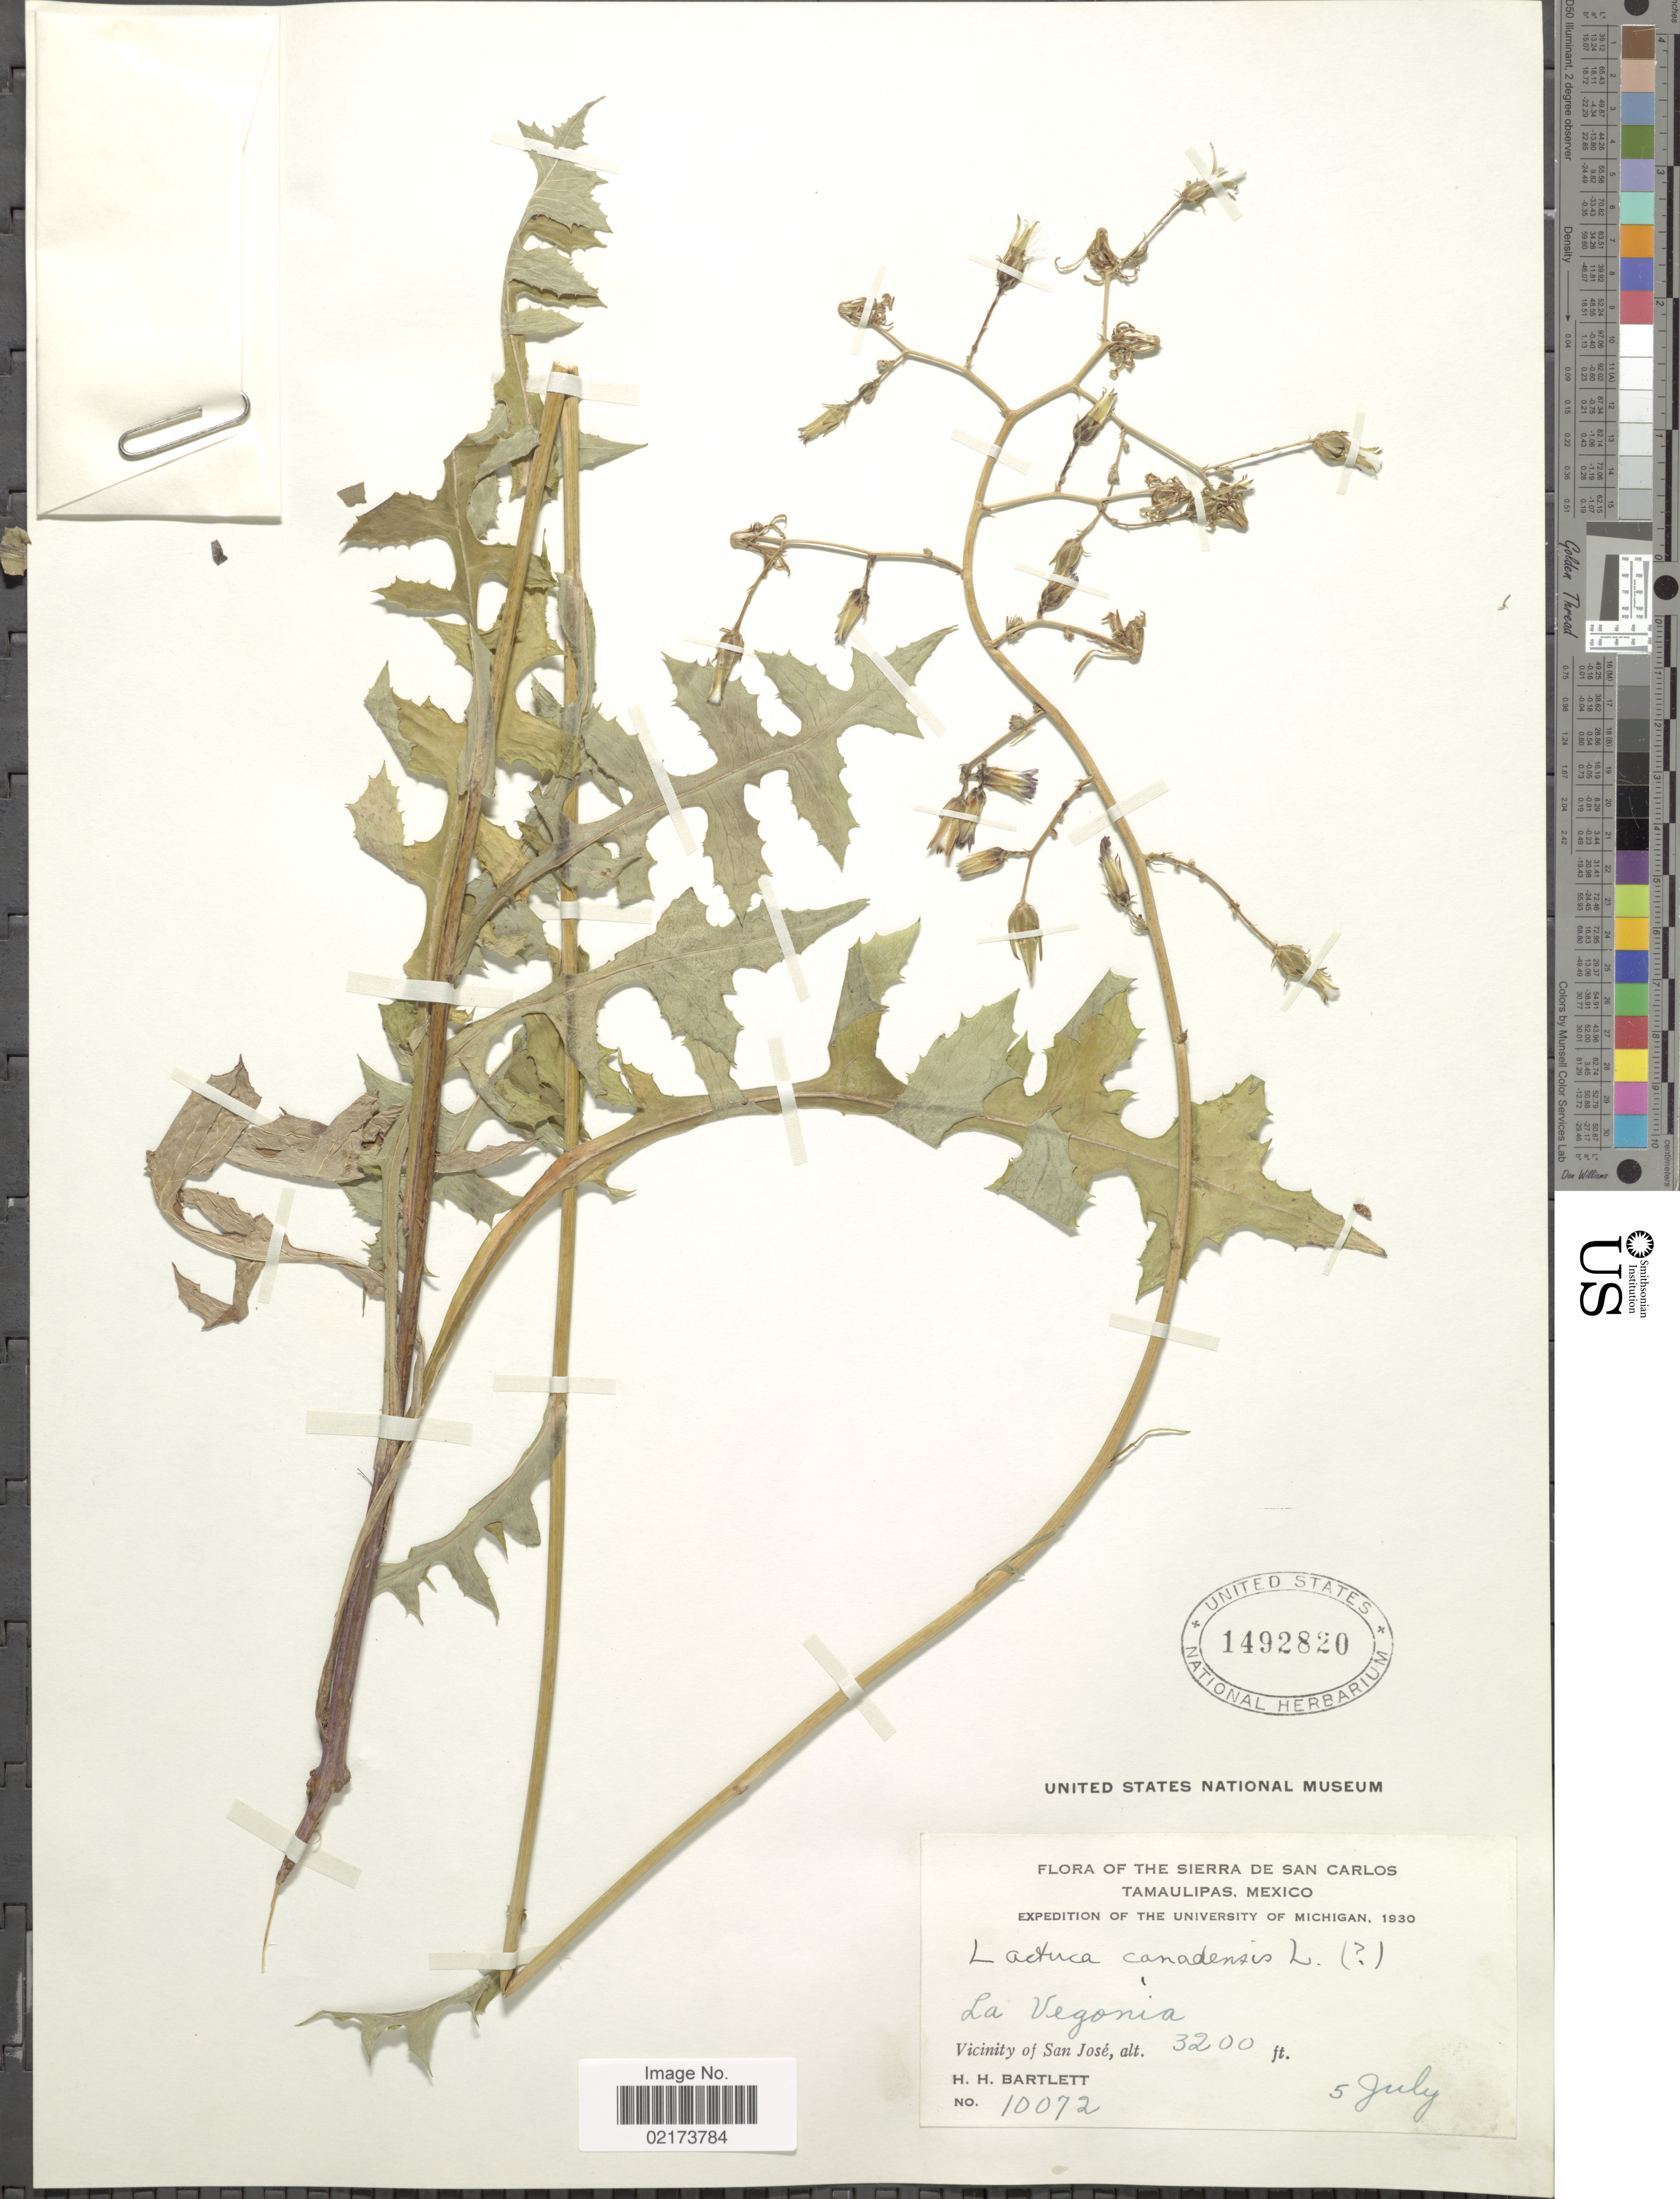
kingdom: Plantae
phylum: Tracheophyta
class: Magnoliopsida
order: Asterales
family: Asteraceae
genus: Lactuca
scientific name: Lactuca canadensis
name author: L.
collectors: H. H. Bartlett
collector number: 10072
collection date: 1930-07-05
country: Mexico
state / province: Tamaulipas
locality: Sierra de San Carlos, Vicinity of San Jose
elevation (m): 975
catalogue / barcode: US 1492820